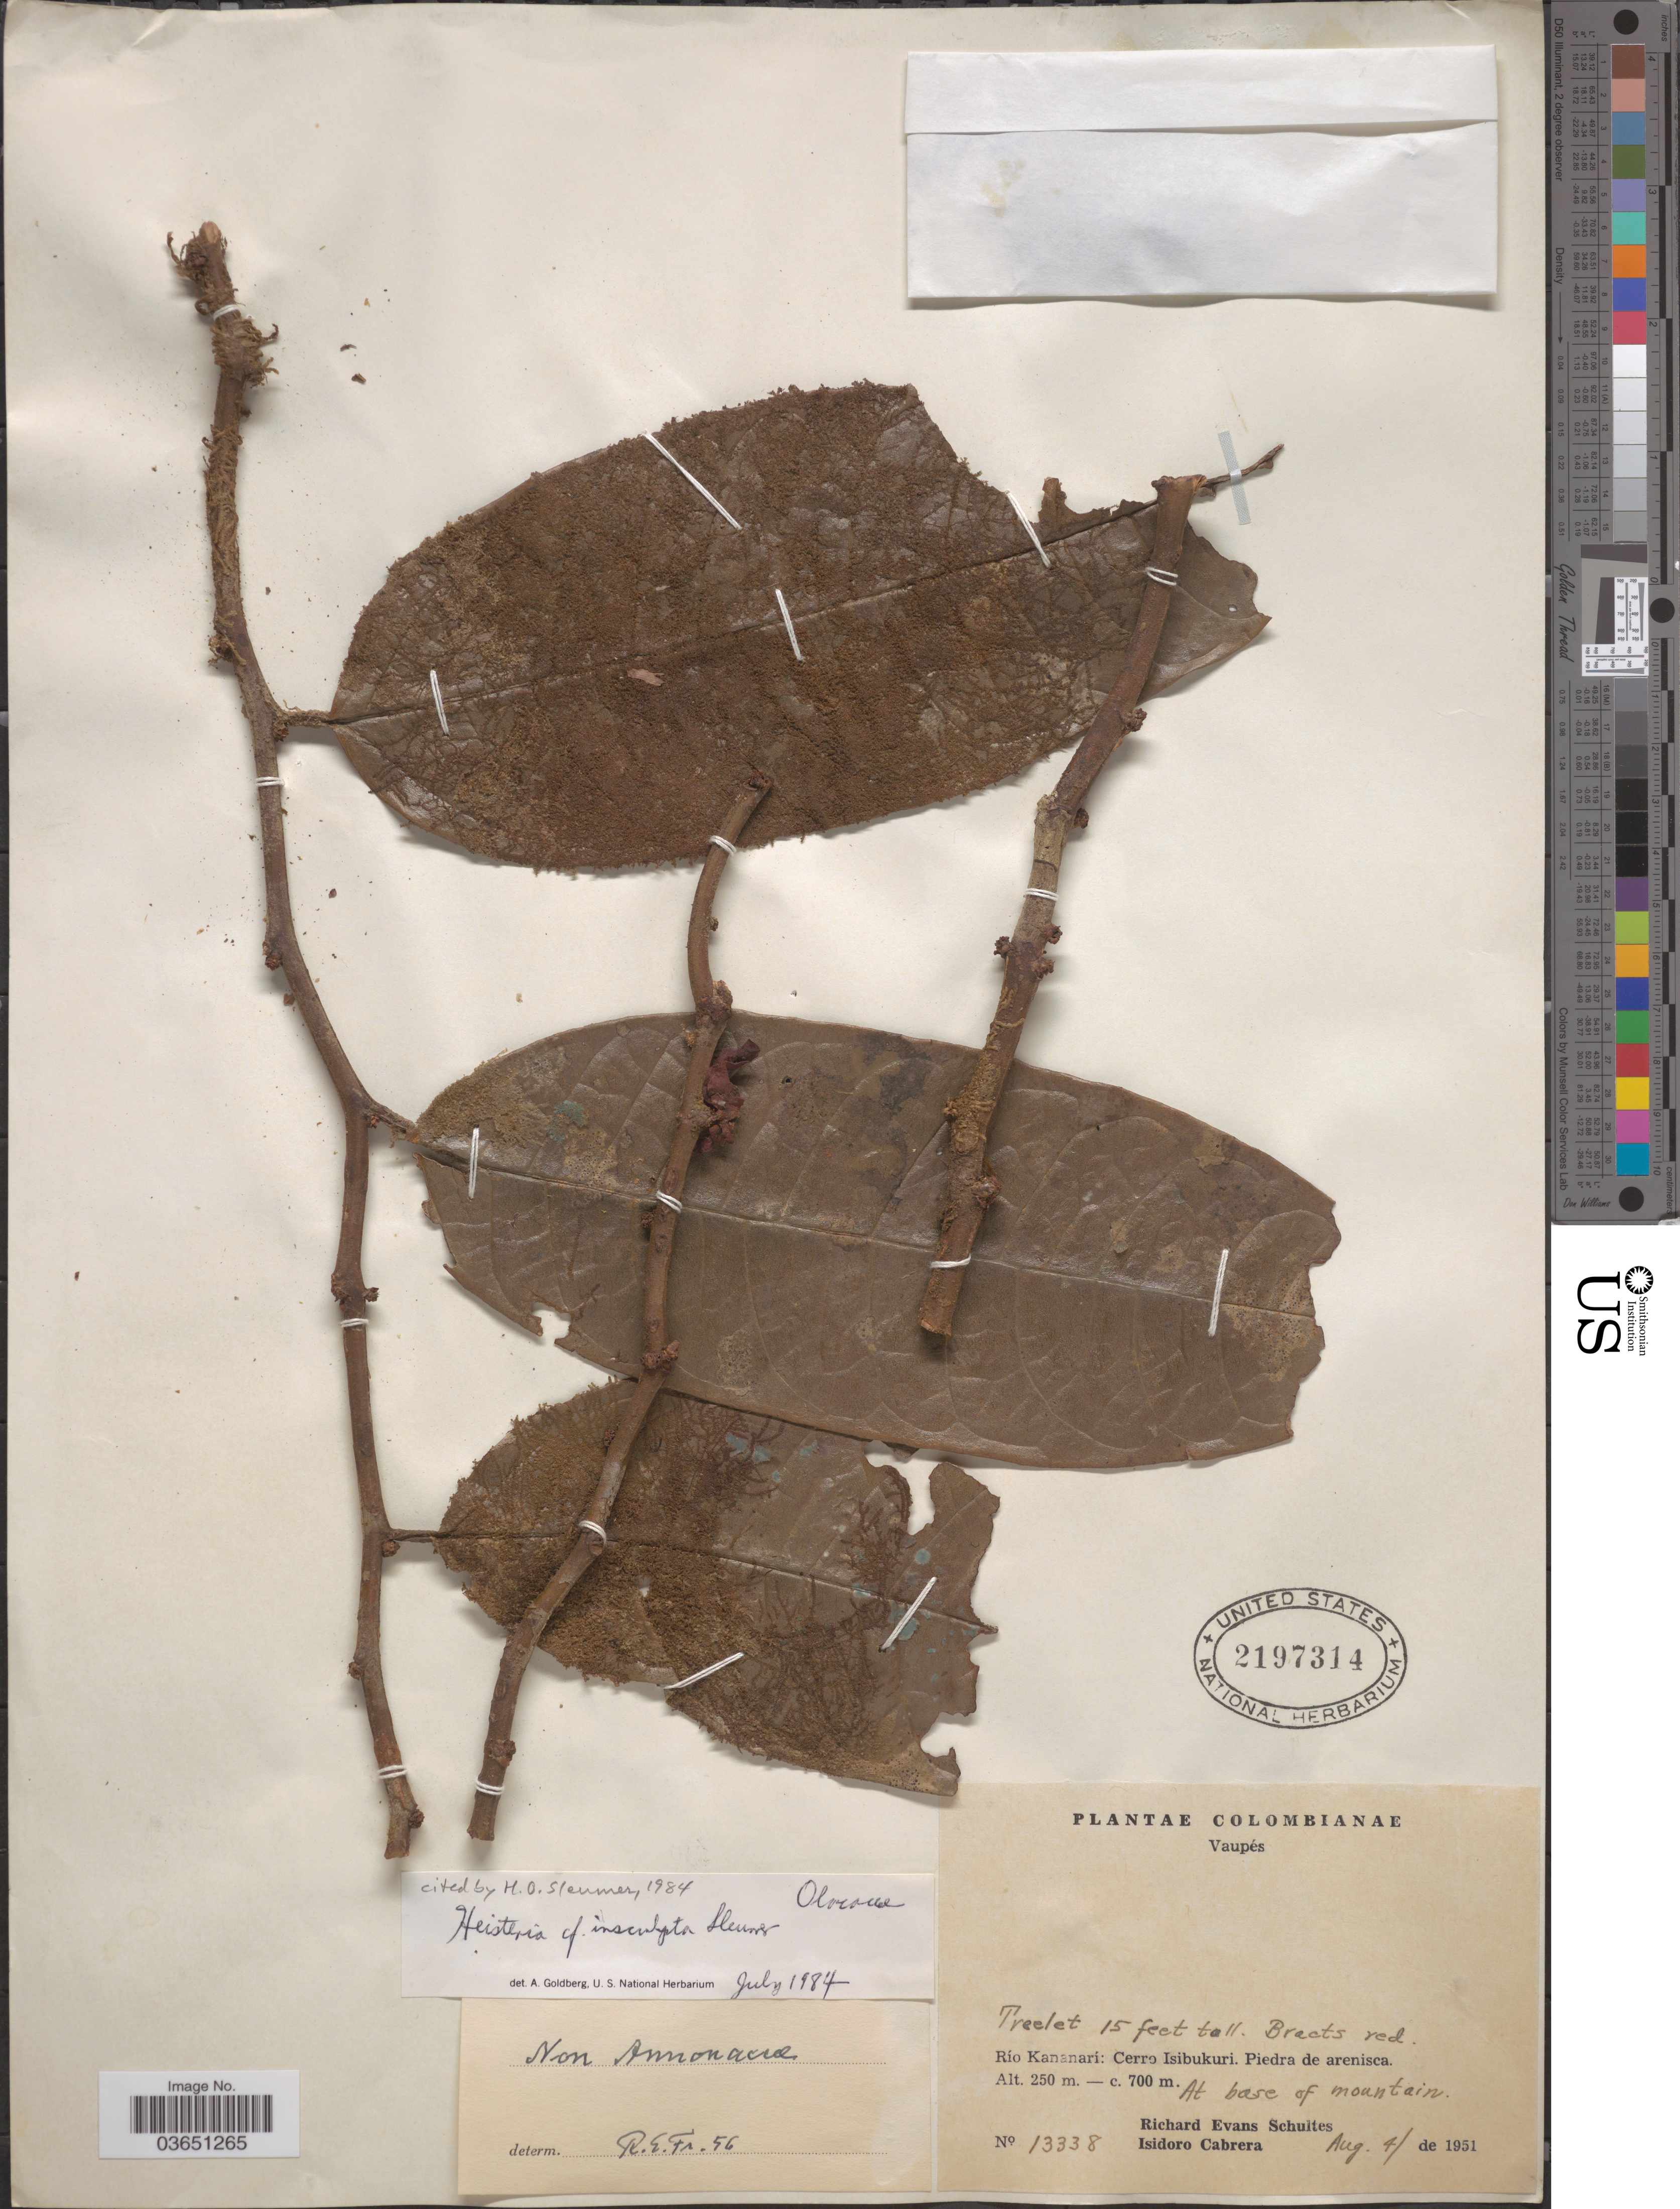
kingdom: Plantae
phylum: Tracheophyta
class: Magnoliopsida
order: Santalales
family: Erythropalaceae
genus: Heisteria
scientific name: Heisteria insculpta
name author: Sleumer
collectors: R. E. Schultes & I. Cabrera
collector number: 13338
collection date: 1951-08-04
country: Colombia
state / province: Vaupés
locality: Río Kananarí: Cerro Isibukuri. Piedra de arenisca. At base of mountain.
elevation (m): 250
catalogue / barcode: US 2197314